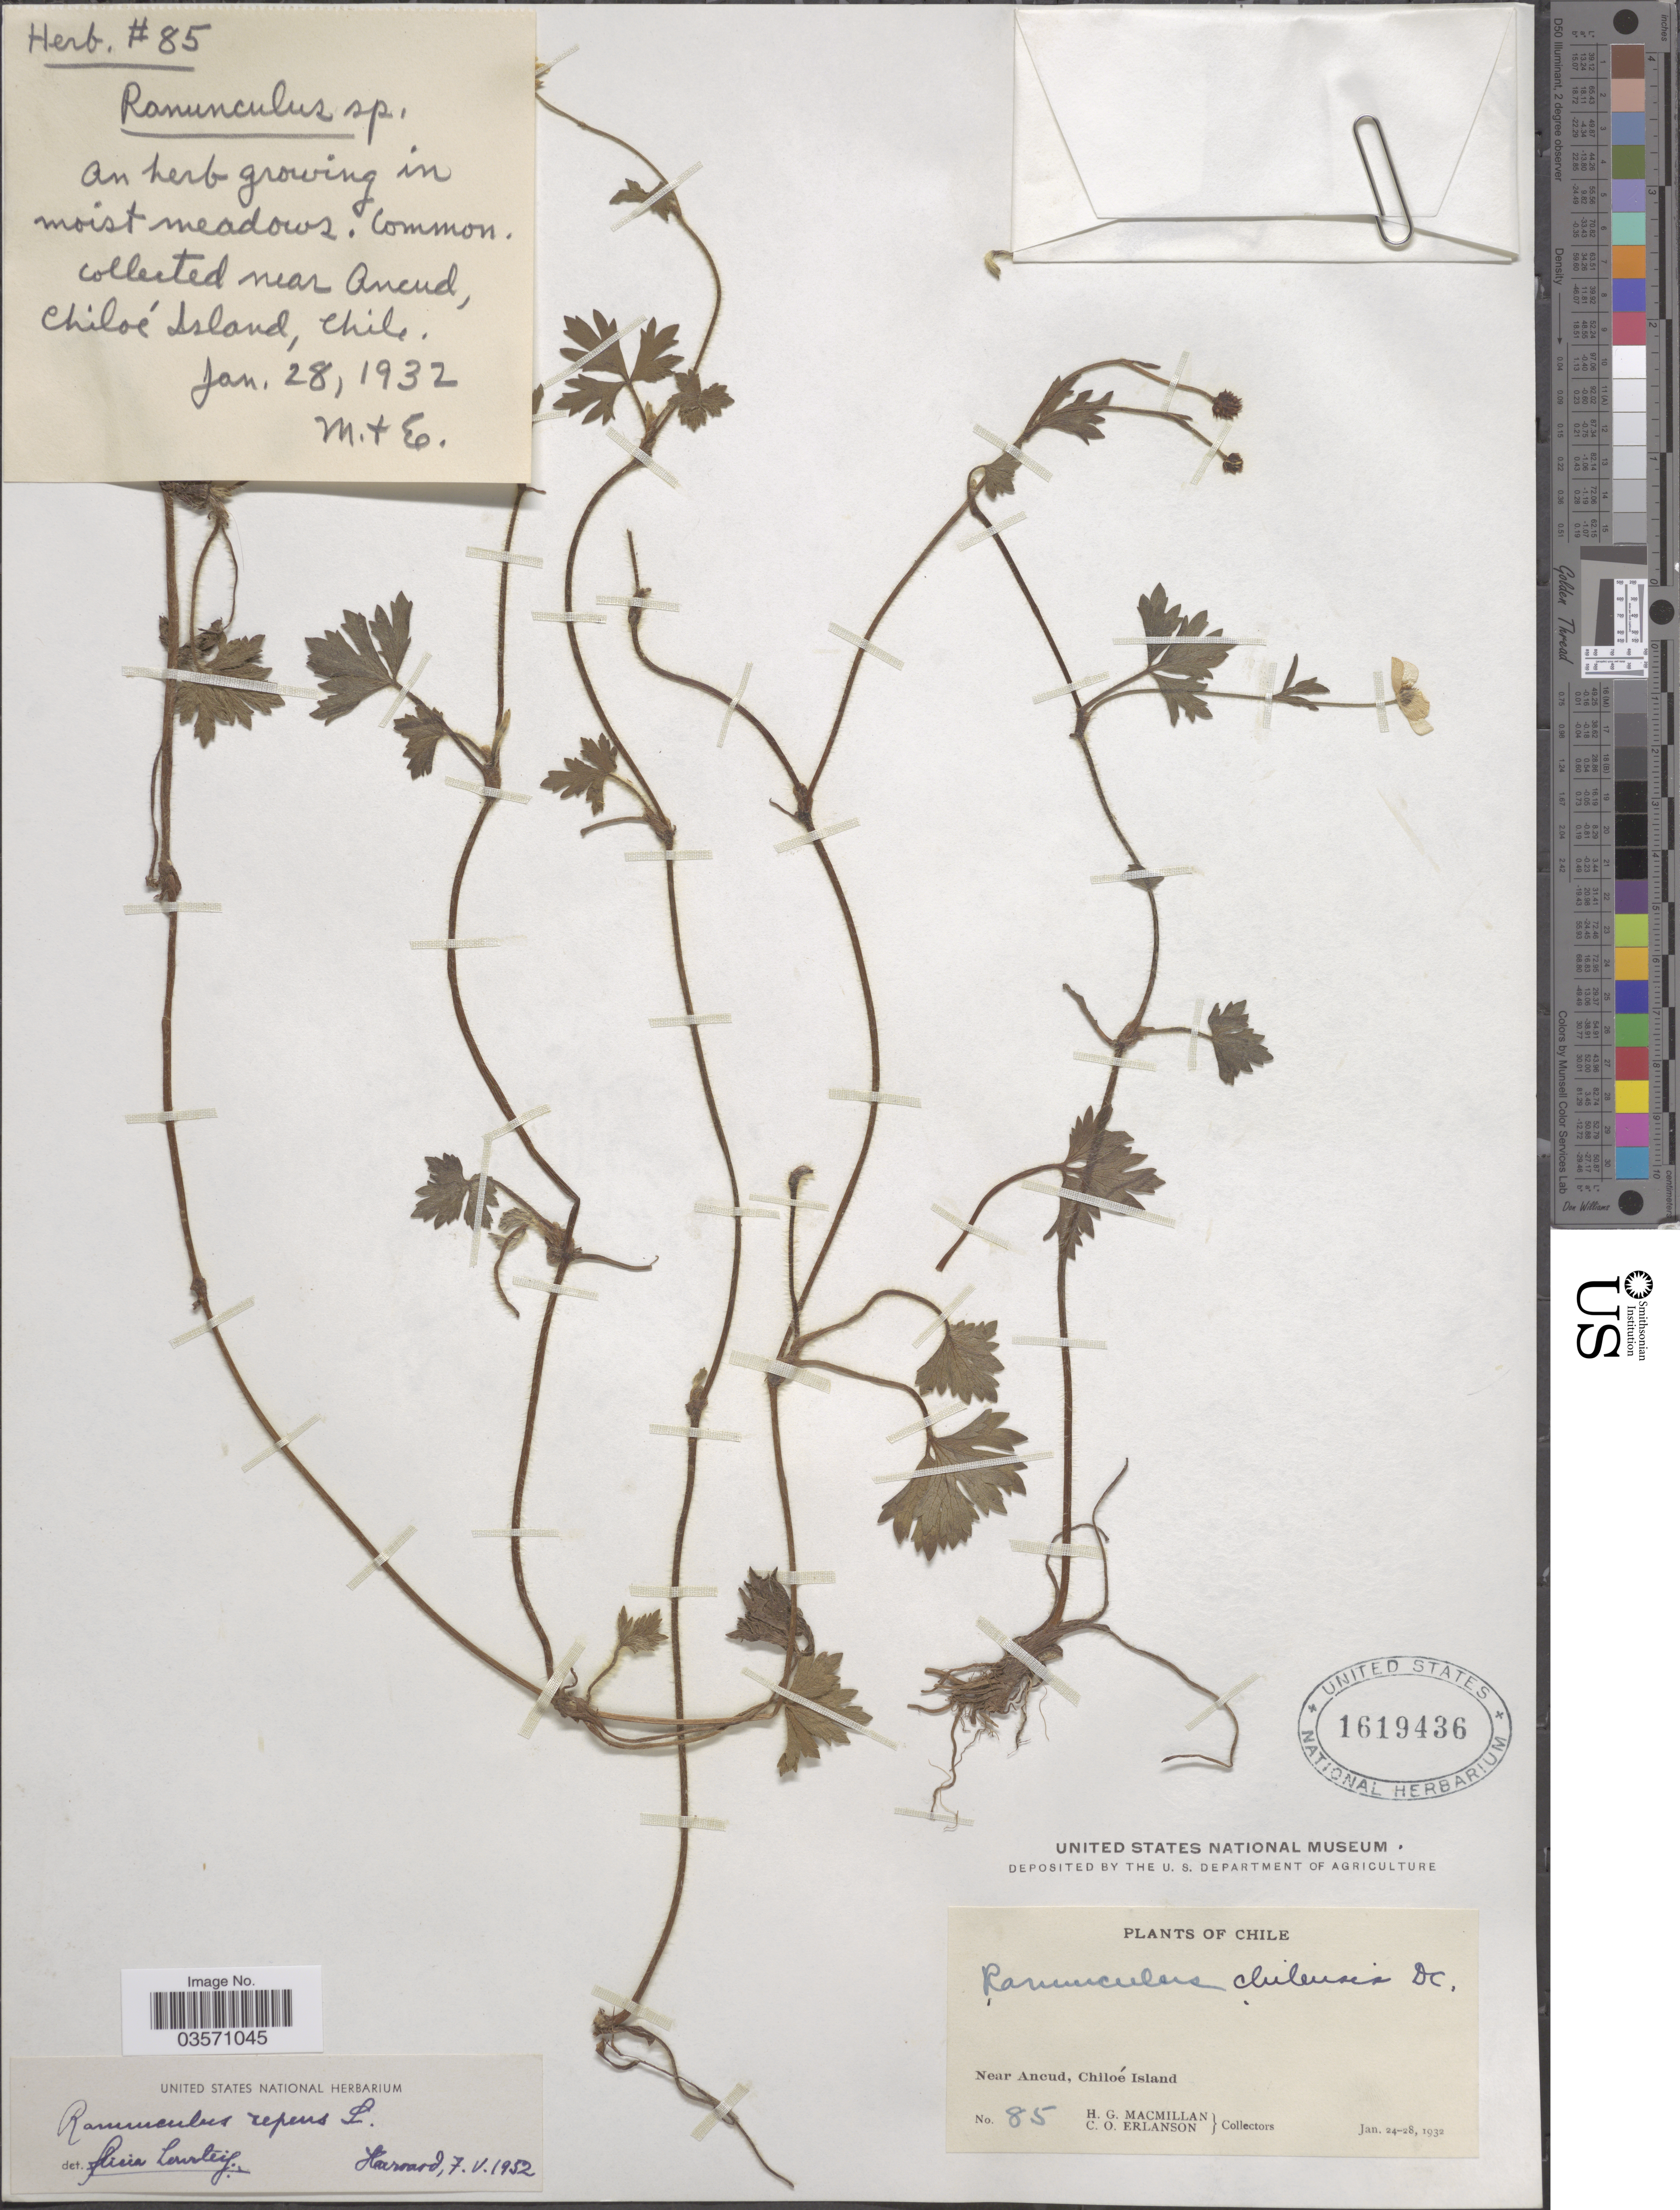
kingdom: Plantae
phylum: Tracheophyta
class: Magnoliopsida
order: Ranunculales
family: Ranunculaceae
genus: Ranunculus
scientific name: Ranunculus repens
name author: L.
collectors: H. MacMillan & C. O. Erlanson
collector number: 85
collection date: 1932-01-28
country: Chile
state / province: Arica y Parinacota (XV)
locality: Near Ancud, Chiloé Island.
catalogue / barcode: US 1619436